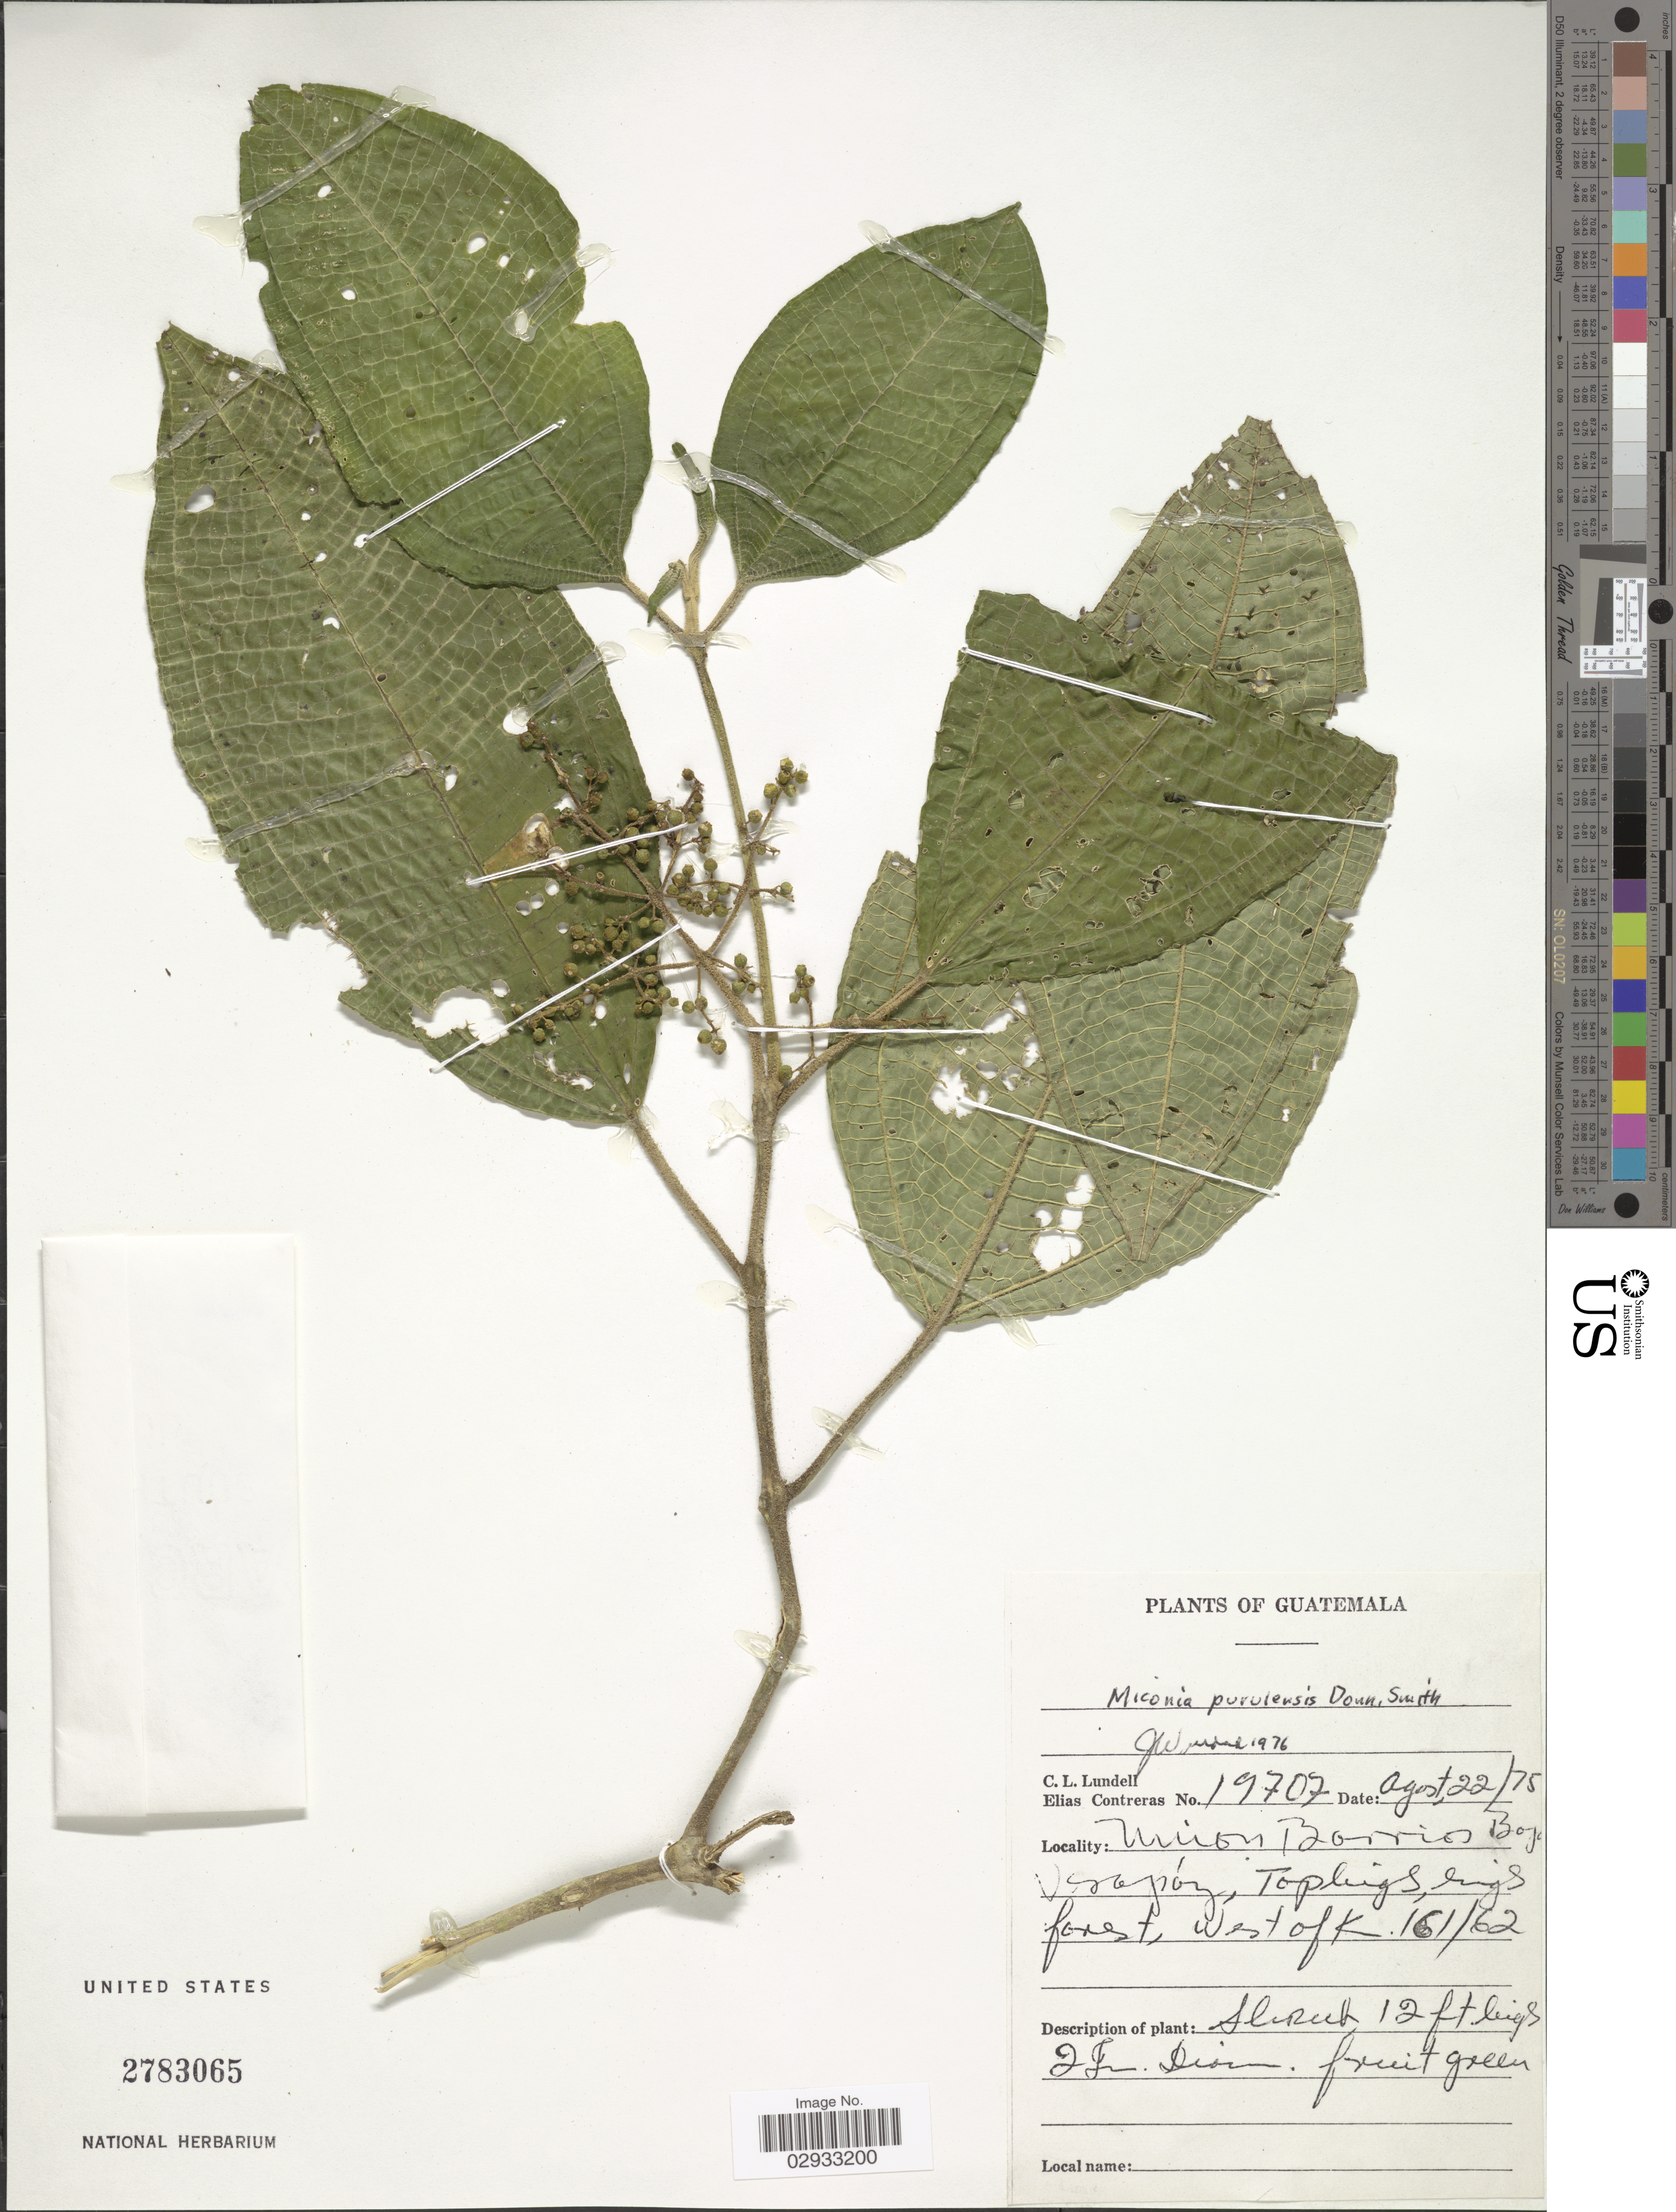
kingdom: Plantae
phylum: Tracheophyta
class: Magnoliopsida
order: Myrtales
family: Melastomataceae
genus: Miconia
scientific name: Miconia purulensis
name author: Donn. Sm.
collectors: C. L. Lundell & E. Contreras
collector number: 19707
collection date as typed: Transcribed d/m/y: 22/8/75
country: Guatemala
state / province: Baja Verapaz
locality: Union Barrios. Bajo Verapaz. Toplings, bigs forest, west of K. 161/62.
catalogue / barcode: US 2783065